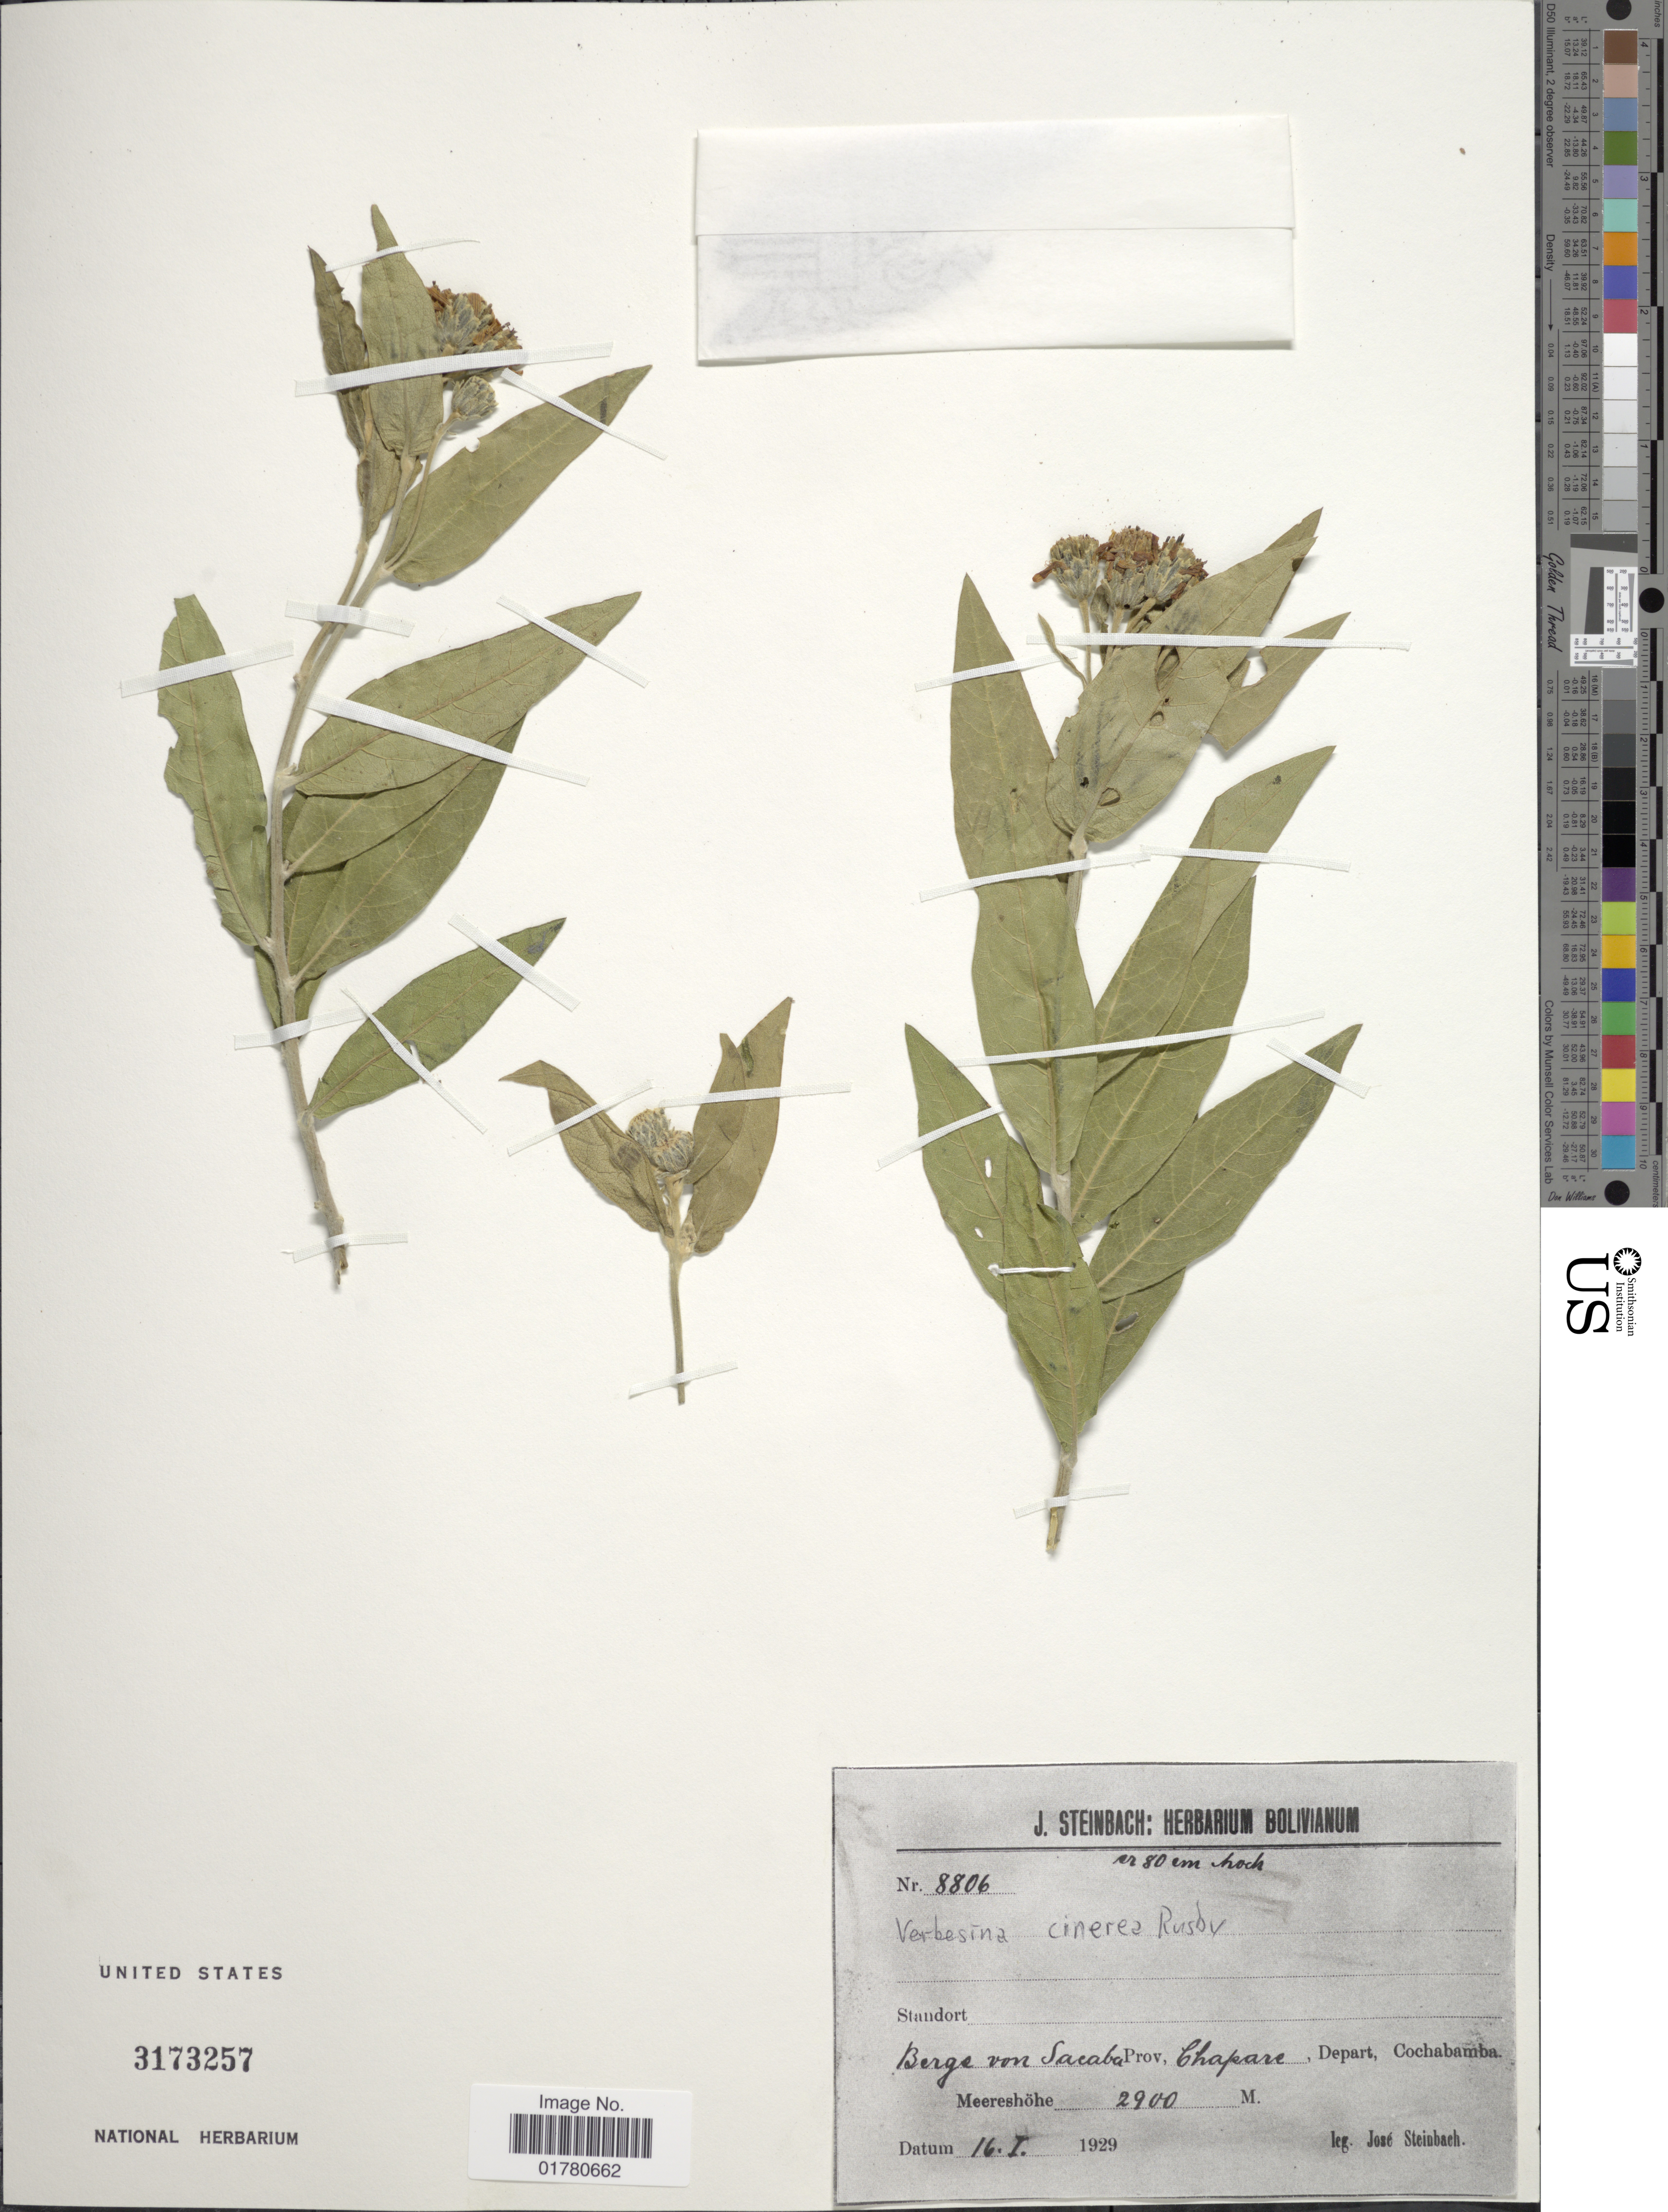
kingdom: Plantae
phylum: Tracheophyta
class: Magnoliopsida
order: Asterales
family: Asteraceae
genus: Verbesina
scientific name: Verbesina cinerea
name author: Rusby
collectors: J. Steinbach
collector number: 8806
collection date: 1929-01-16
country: Bolivia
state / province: Cochabamba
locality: Bergs von Sacaba, prov. Chapare, Depart Cochabamba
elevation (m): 2900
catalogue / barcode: US 3173257